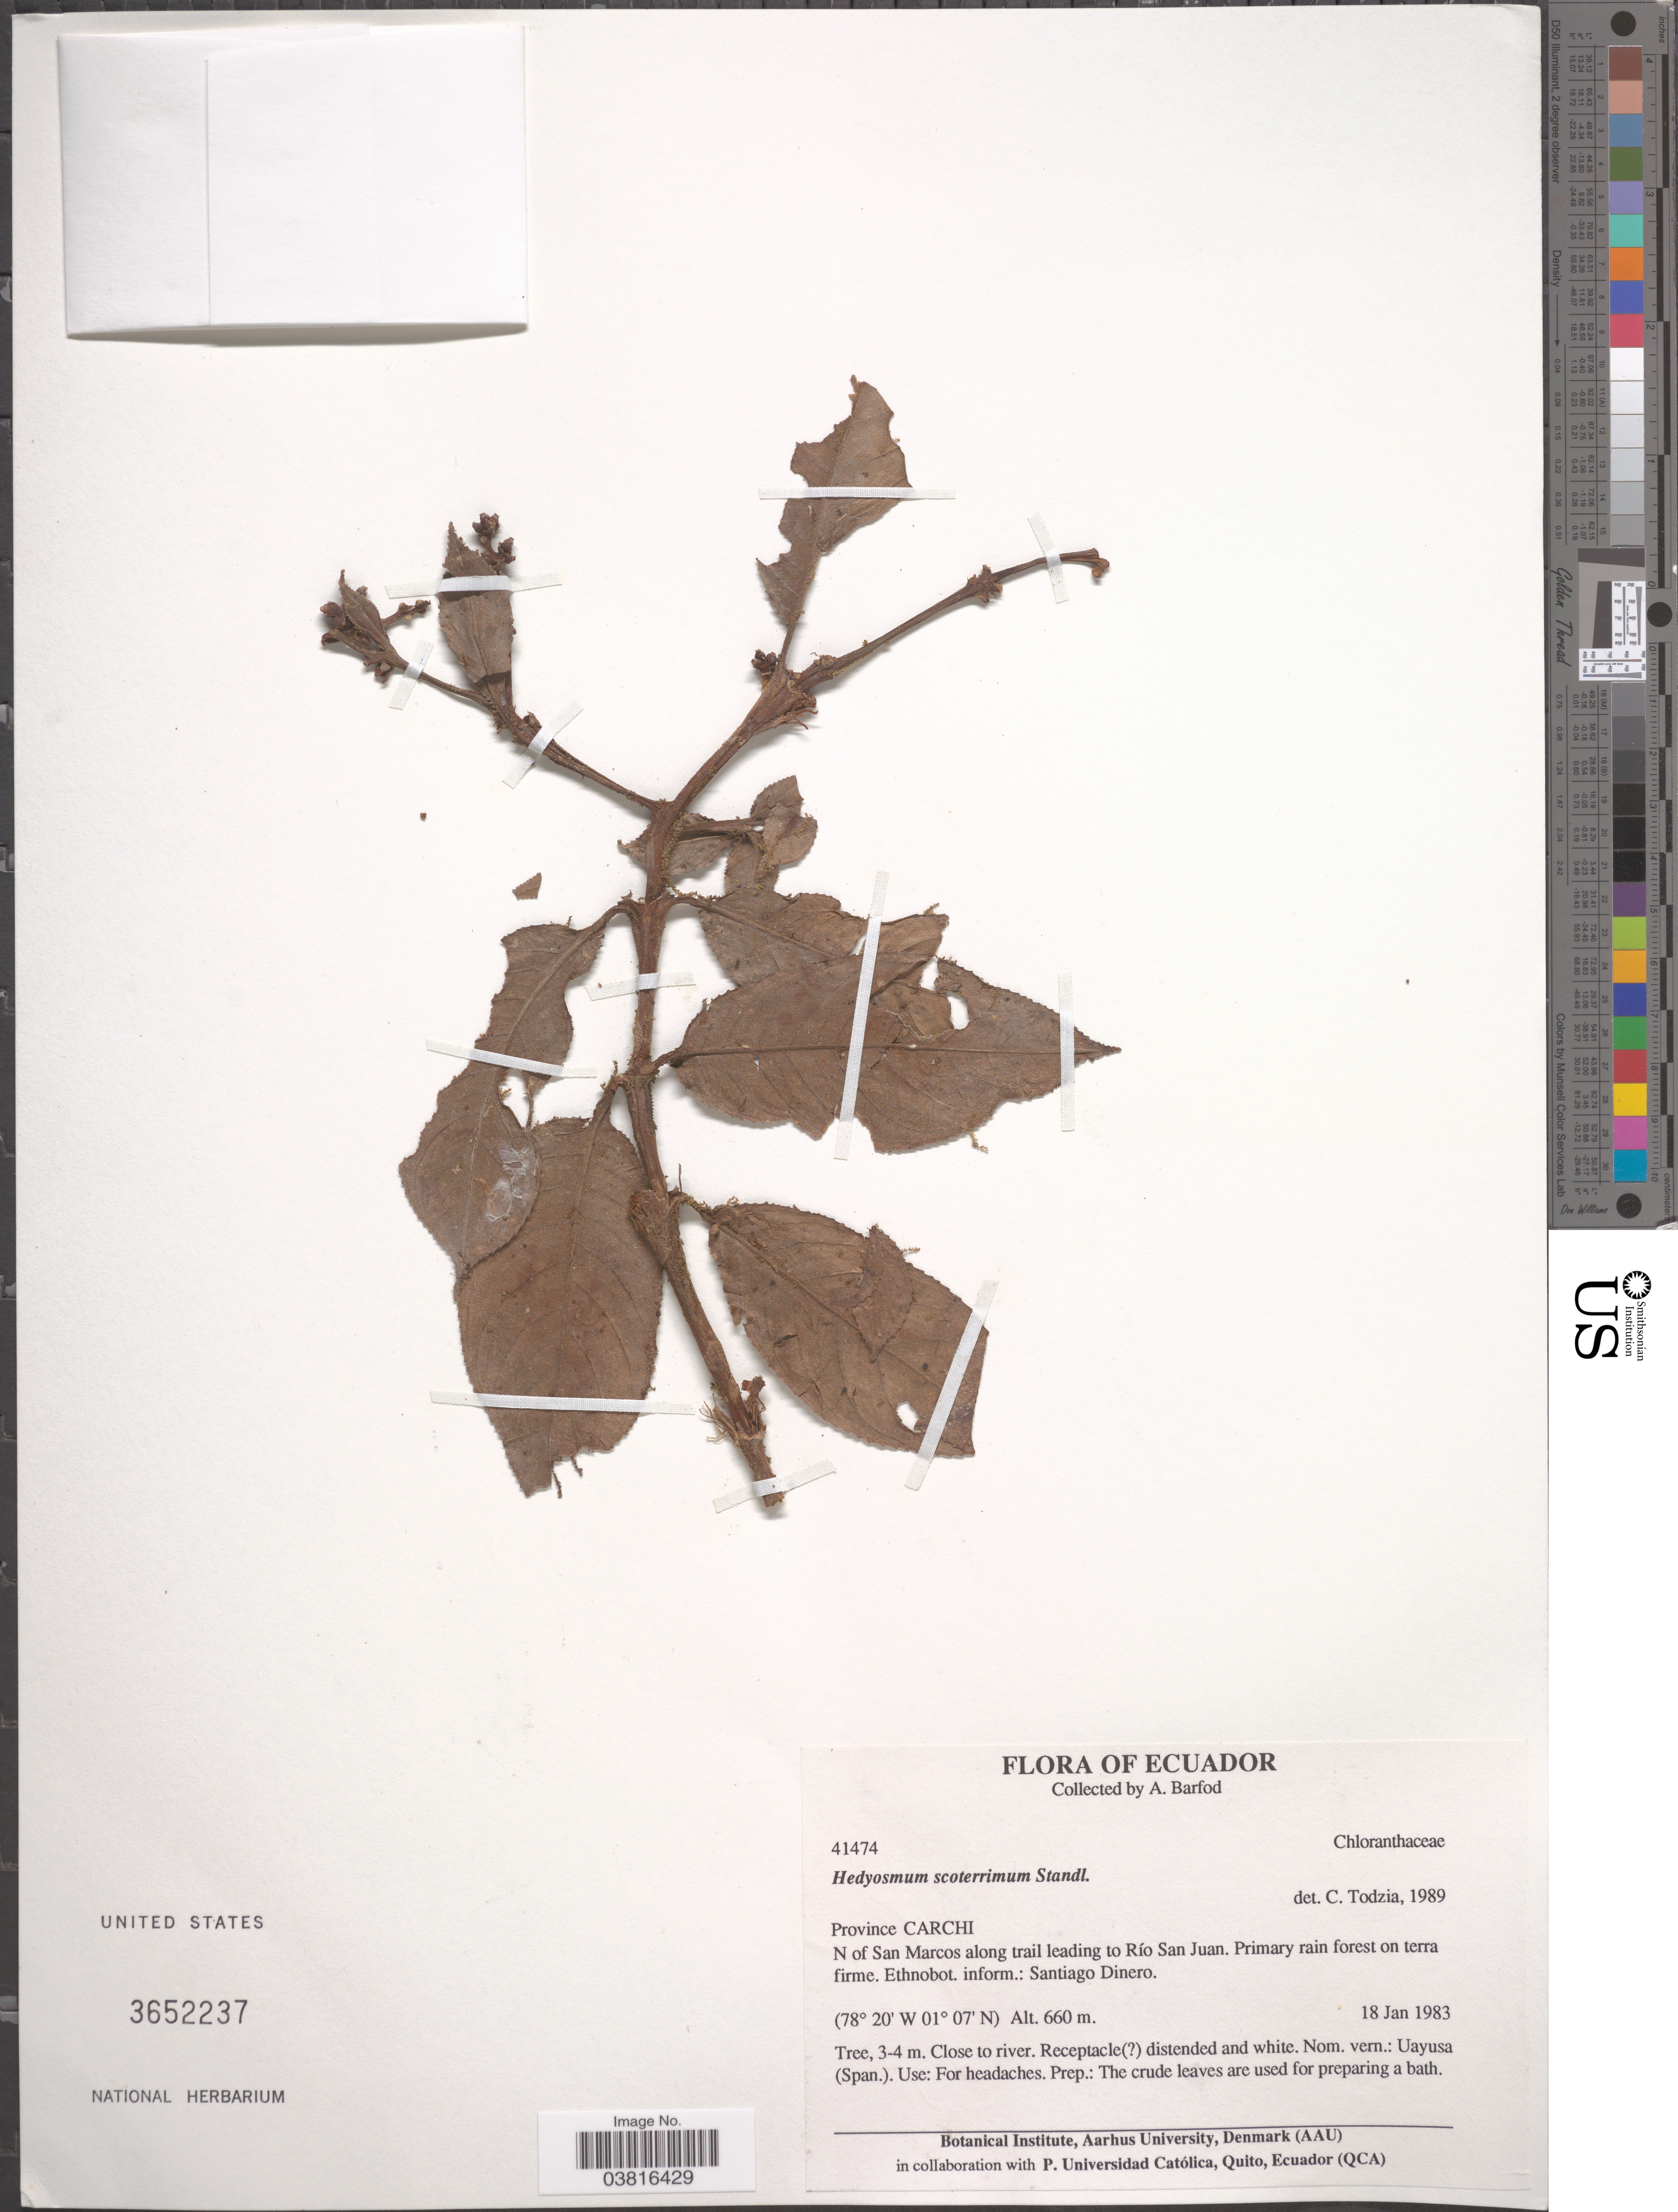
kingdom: Plantae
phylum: Tracheophyta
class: Magnoliopsida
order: Chloranthales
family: Chloranthaceae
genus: Hedyosmum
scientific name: Hedyosmum scoterrimum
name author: Standl.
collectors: A. Barfod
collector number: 41474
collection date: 1983-01-18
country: Ecuador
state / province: Carchi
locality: N of San Marcos along trail leading to Río San Juan.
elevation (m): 660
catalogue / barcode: US 3652237